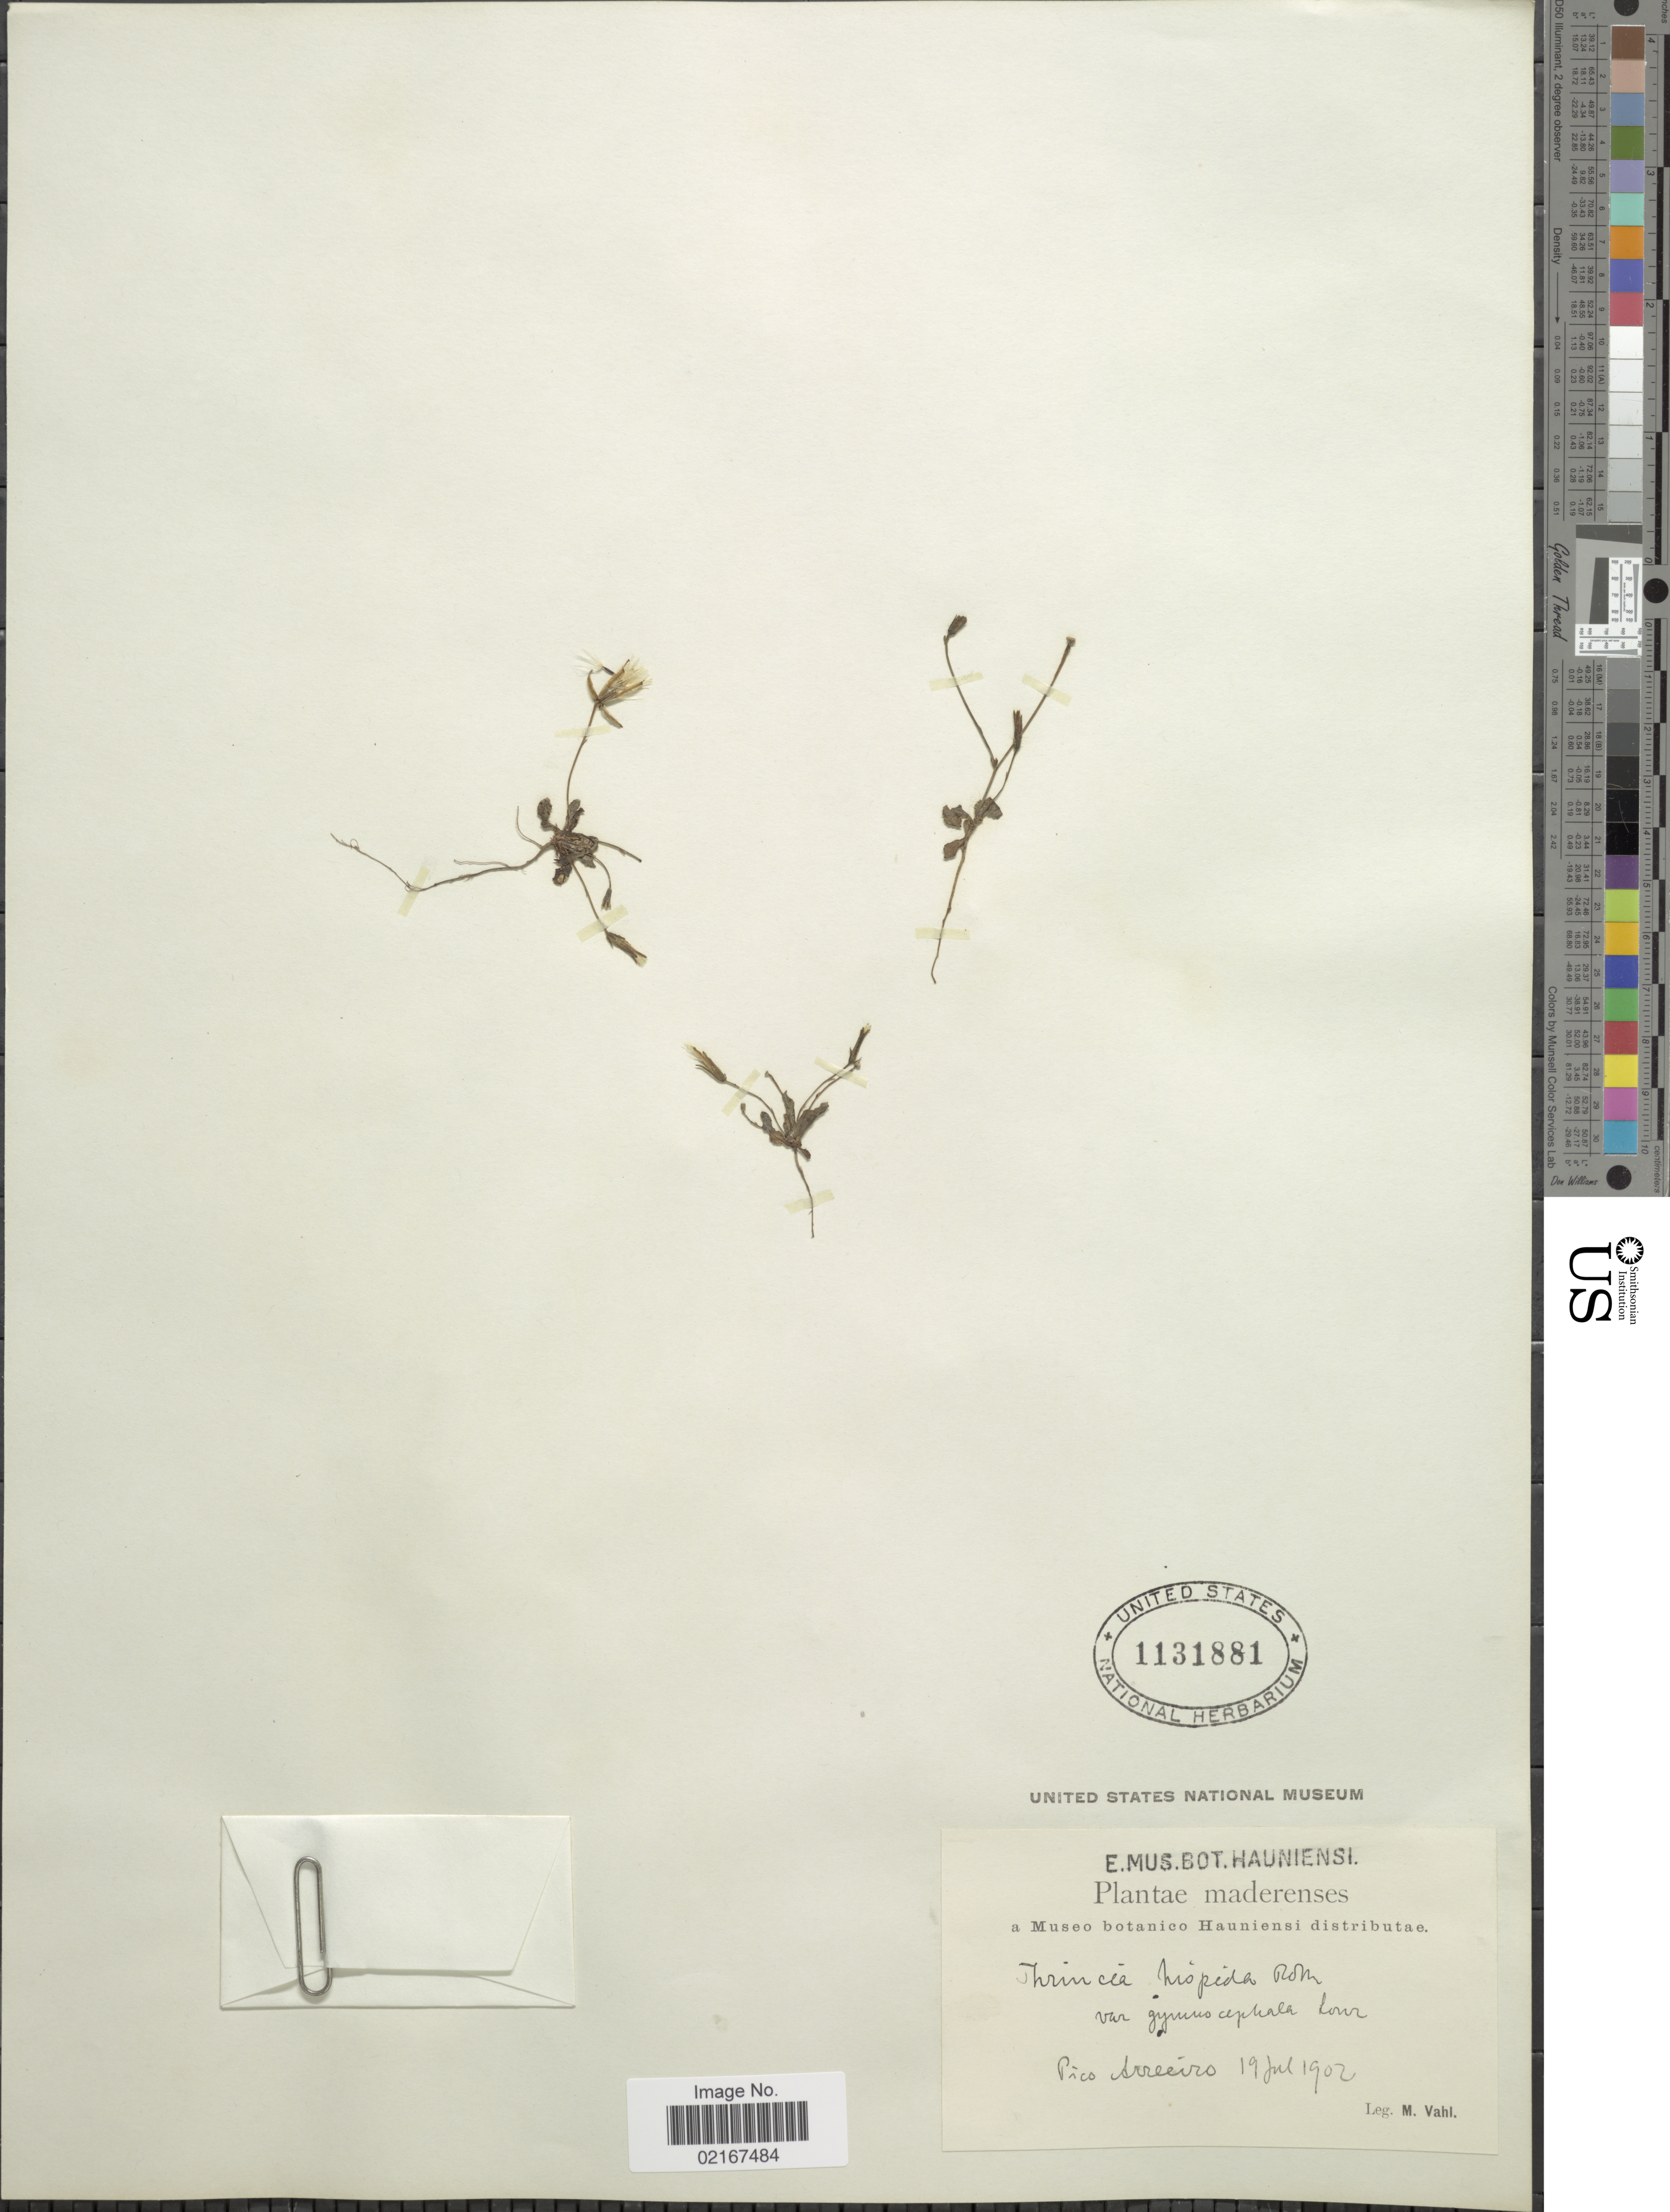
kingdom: Plantae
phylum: Tracheophyta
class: Magnoliopsida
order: Asterales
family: Asteraceae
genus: Leontodon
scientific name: Leontodon hispidus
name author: L.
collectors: M. Vahl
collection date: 1902-07-19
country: Portugal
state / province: Madeira (Aut. Reg.)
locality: Maderenses, Pico Arreciro [interpreted]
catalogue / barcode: US 1131881